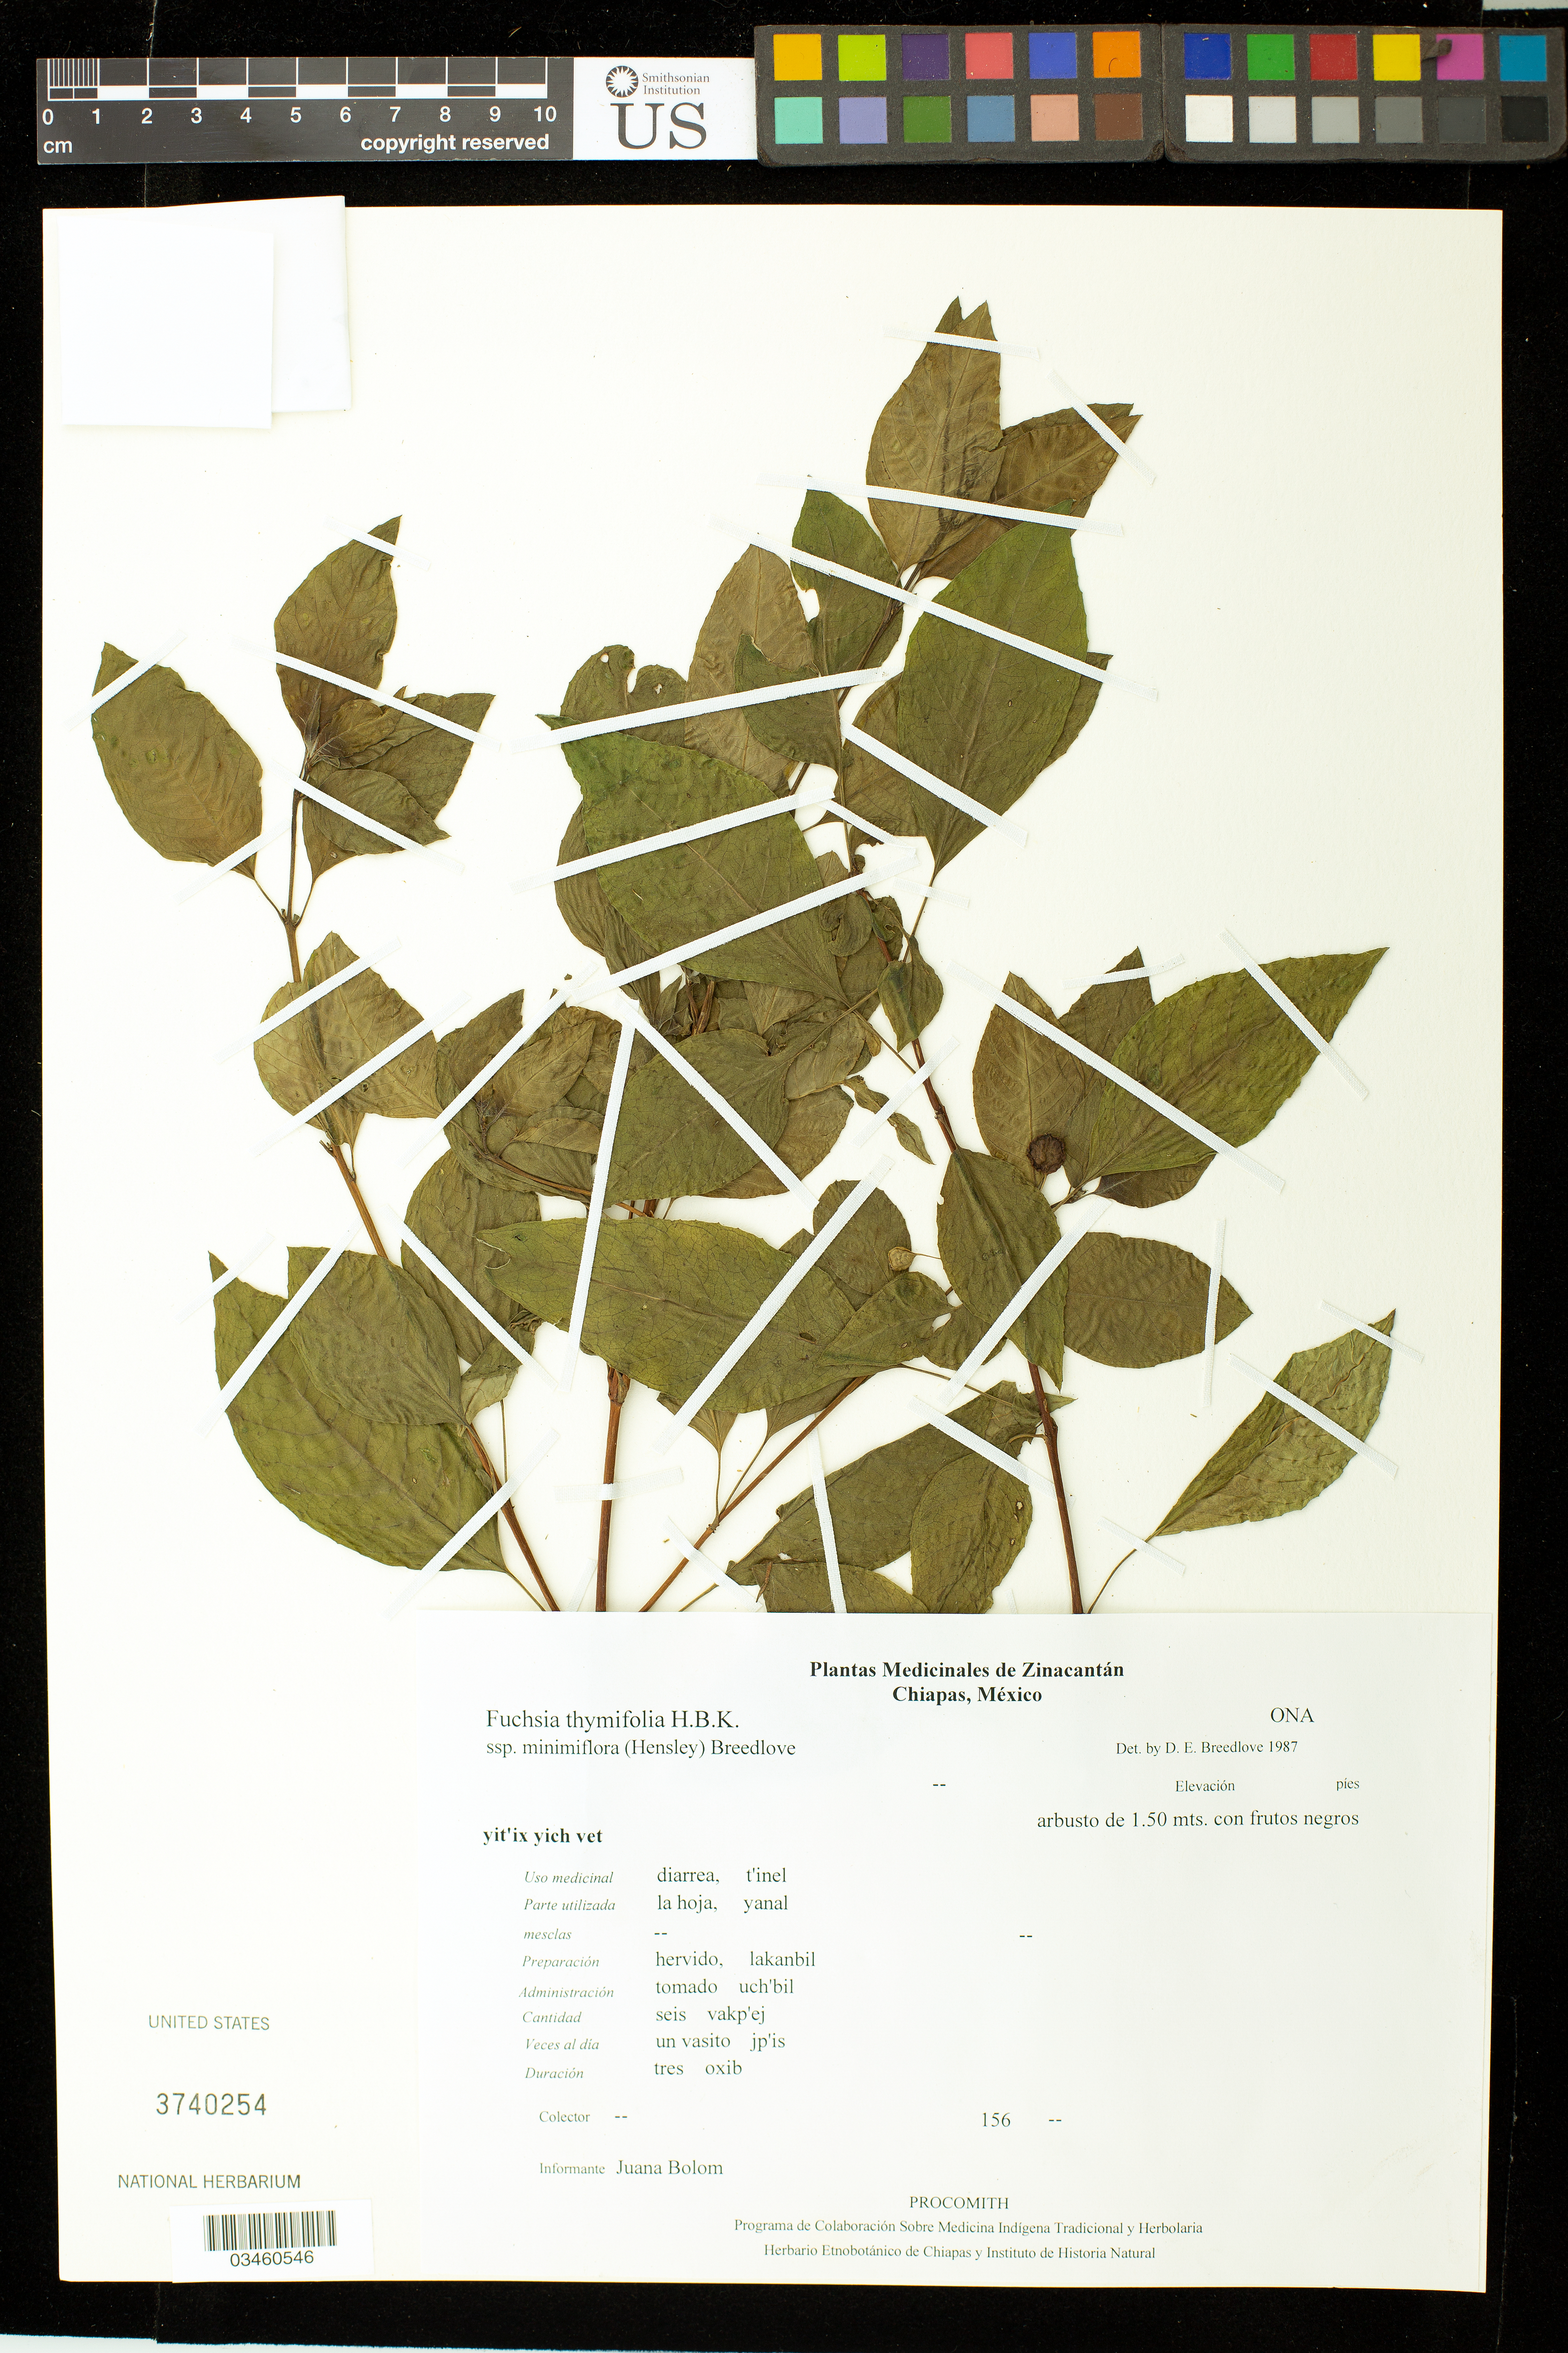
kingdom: Plantae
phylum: Tracheophyta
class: Magnoliopsida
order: Myrtales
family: Onagraceae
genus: Fuchsia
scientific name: Fuchsia thymifolia subsp. minimiflora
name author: (Hemsl.) Breedlove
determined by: Breedlove, D. E.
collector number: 156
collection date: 1987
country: Mexico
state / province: Chiapas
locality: Chiapas, Mexico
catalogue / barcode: US 3740254